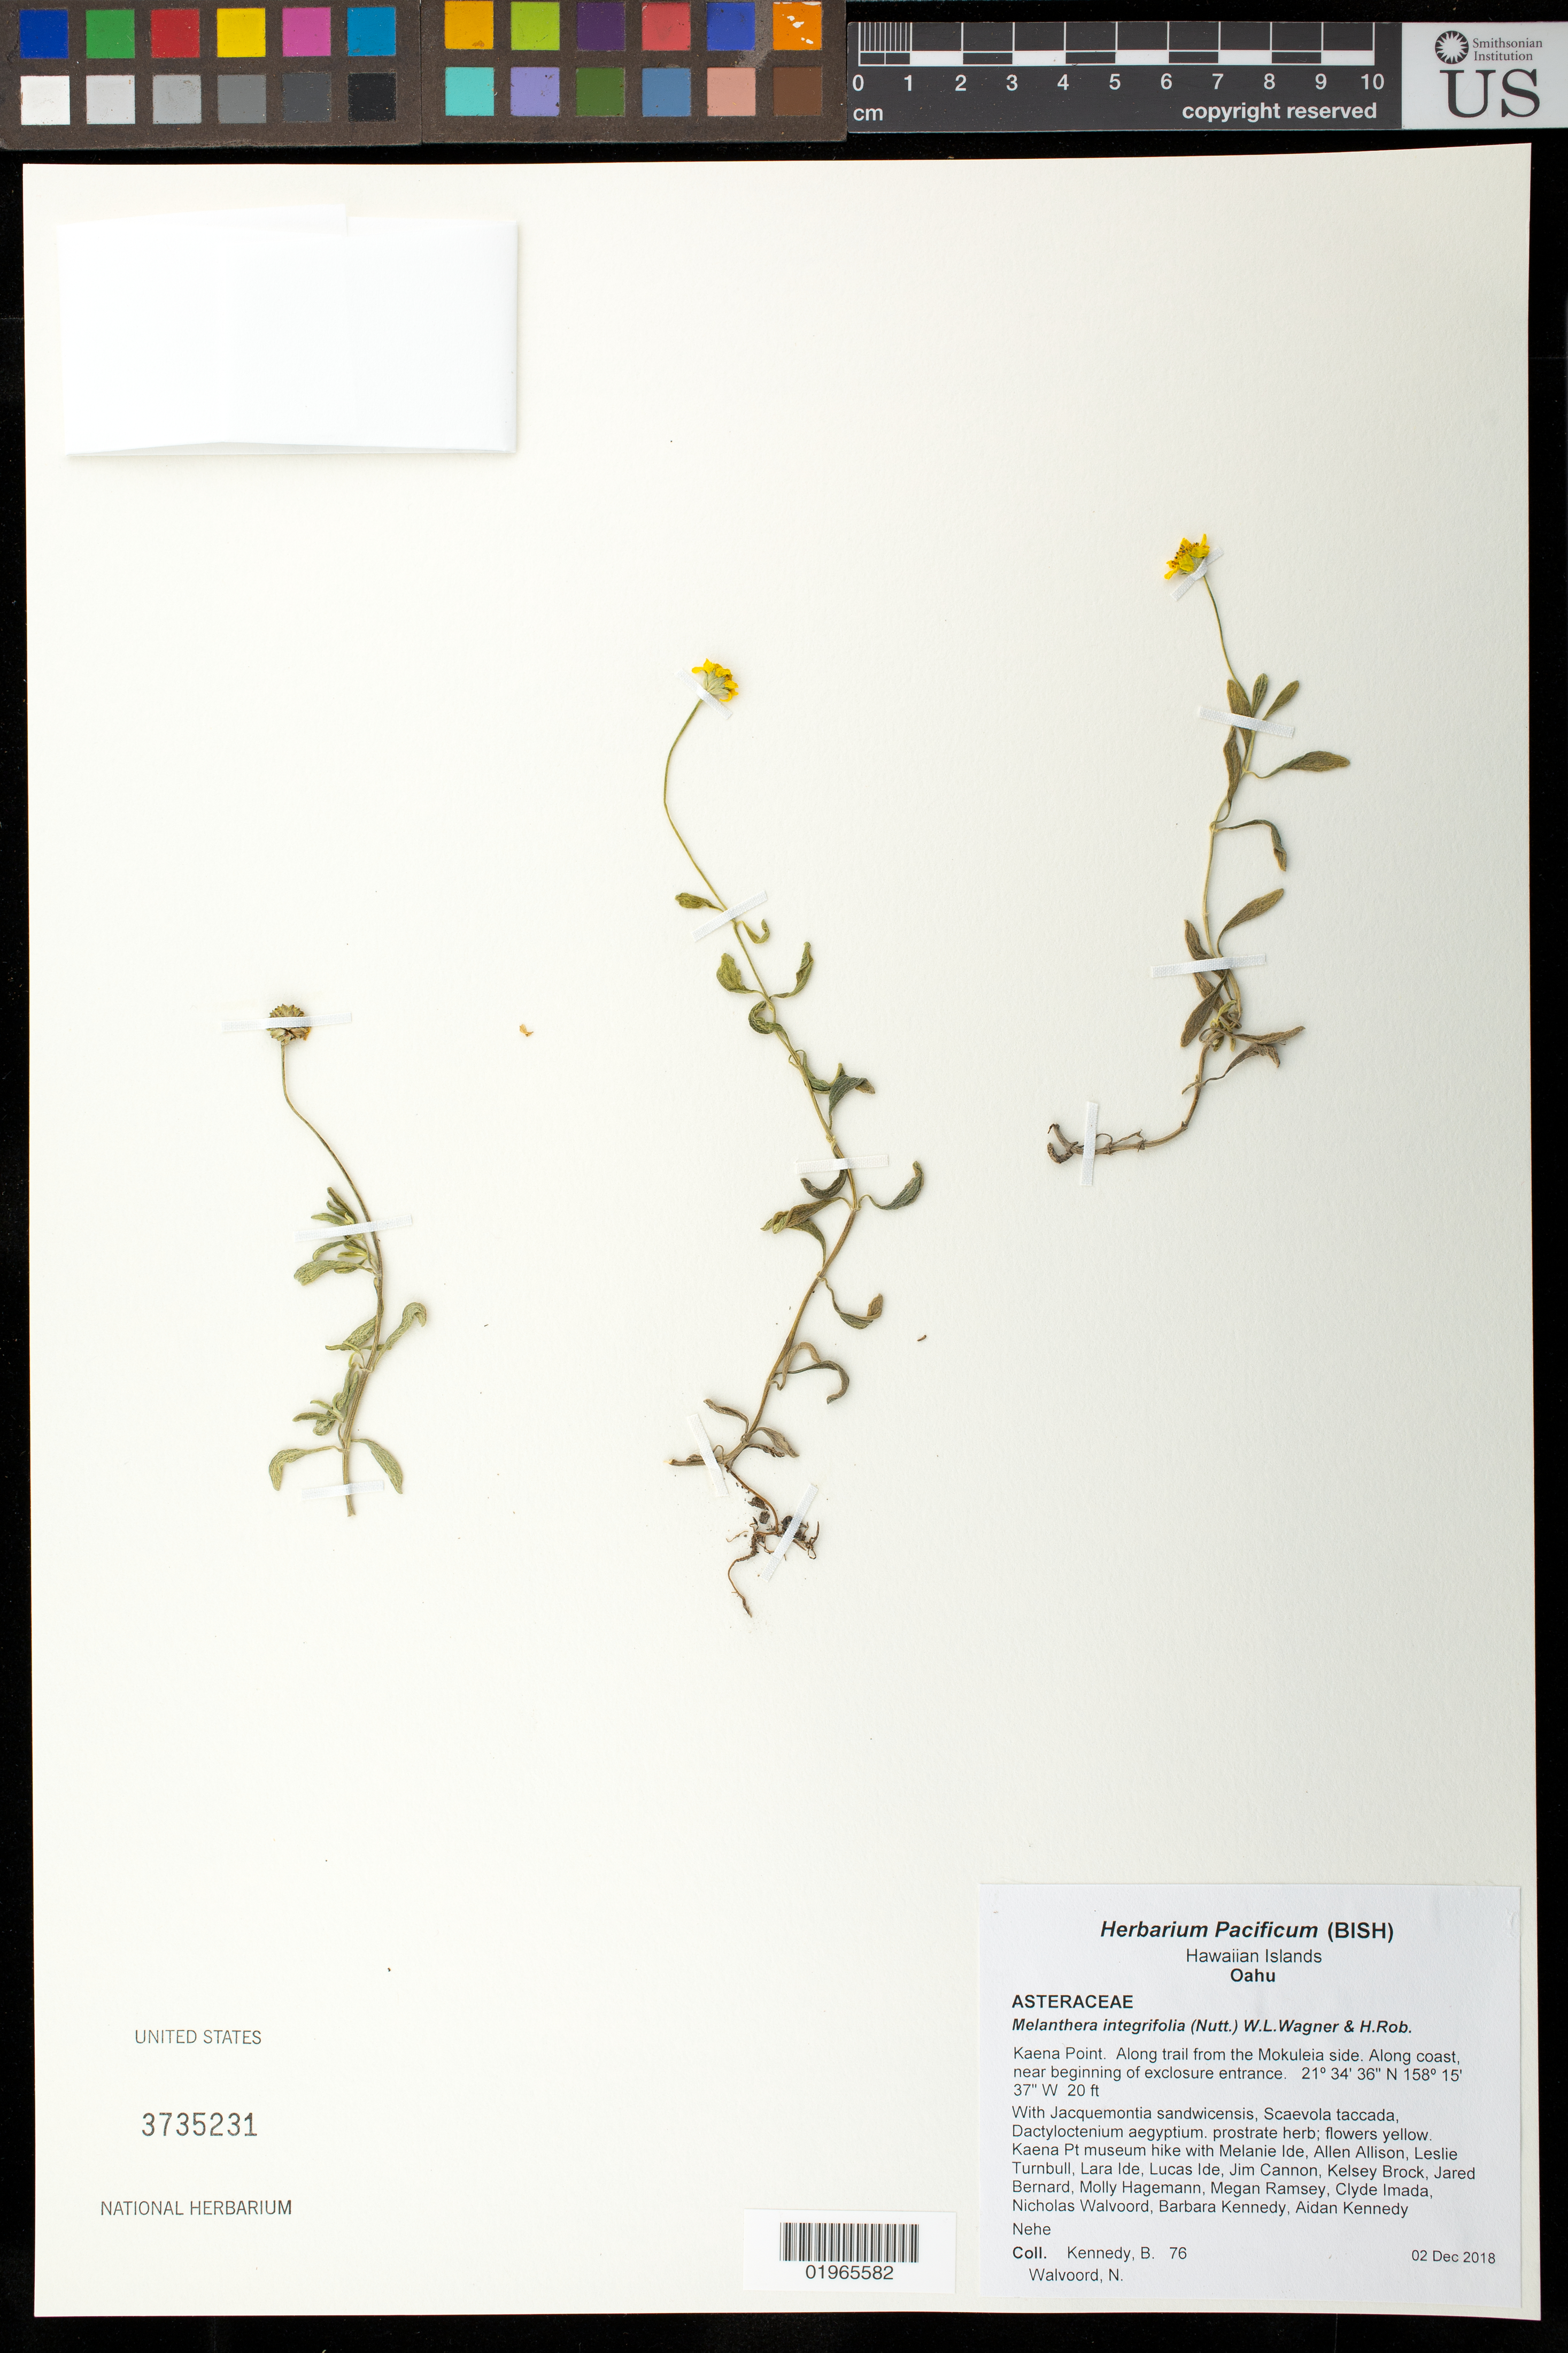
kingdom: Plantae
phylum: Tracheophyta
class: Magnoliopsida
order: Asterales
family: Asteraceae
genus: Wollastonia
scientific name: Wollastonia integrifolia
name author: (Nutt.) Orchard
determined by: Wagner, W. L., (BOT), Smithsonian Institution - National Museum of Natural History (UNITED STATES)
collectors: B. Kennedy & N. Walvoord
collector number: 76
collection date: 2018-12-02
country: United States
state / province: Hawaii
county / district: Honolulu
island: Oahu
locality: Kaena Point, along trail from the Mokuleia side, along coast near beginning of exclosure entrance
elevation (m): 6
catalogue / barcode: US 3735231